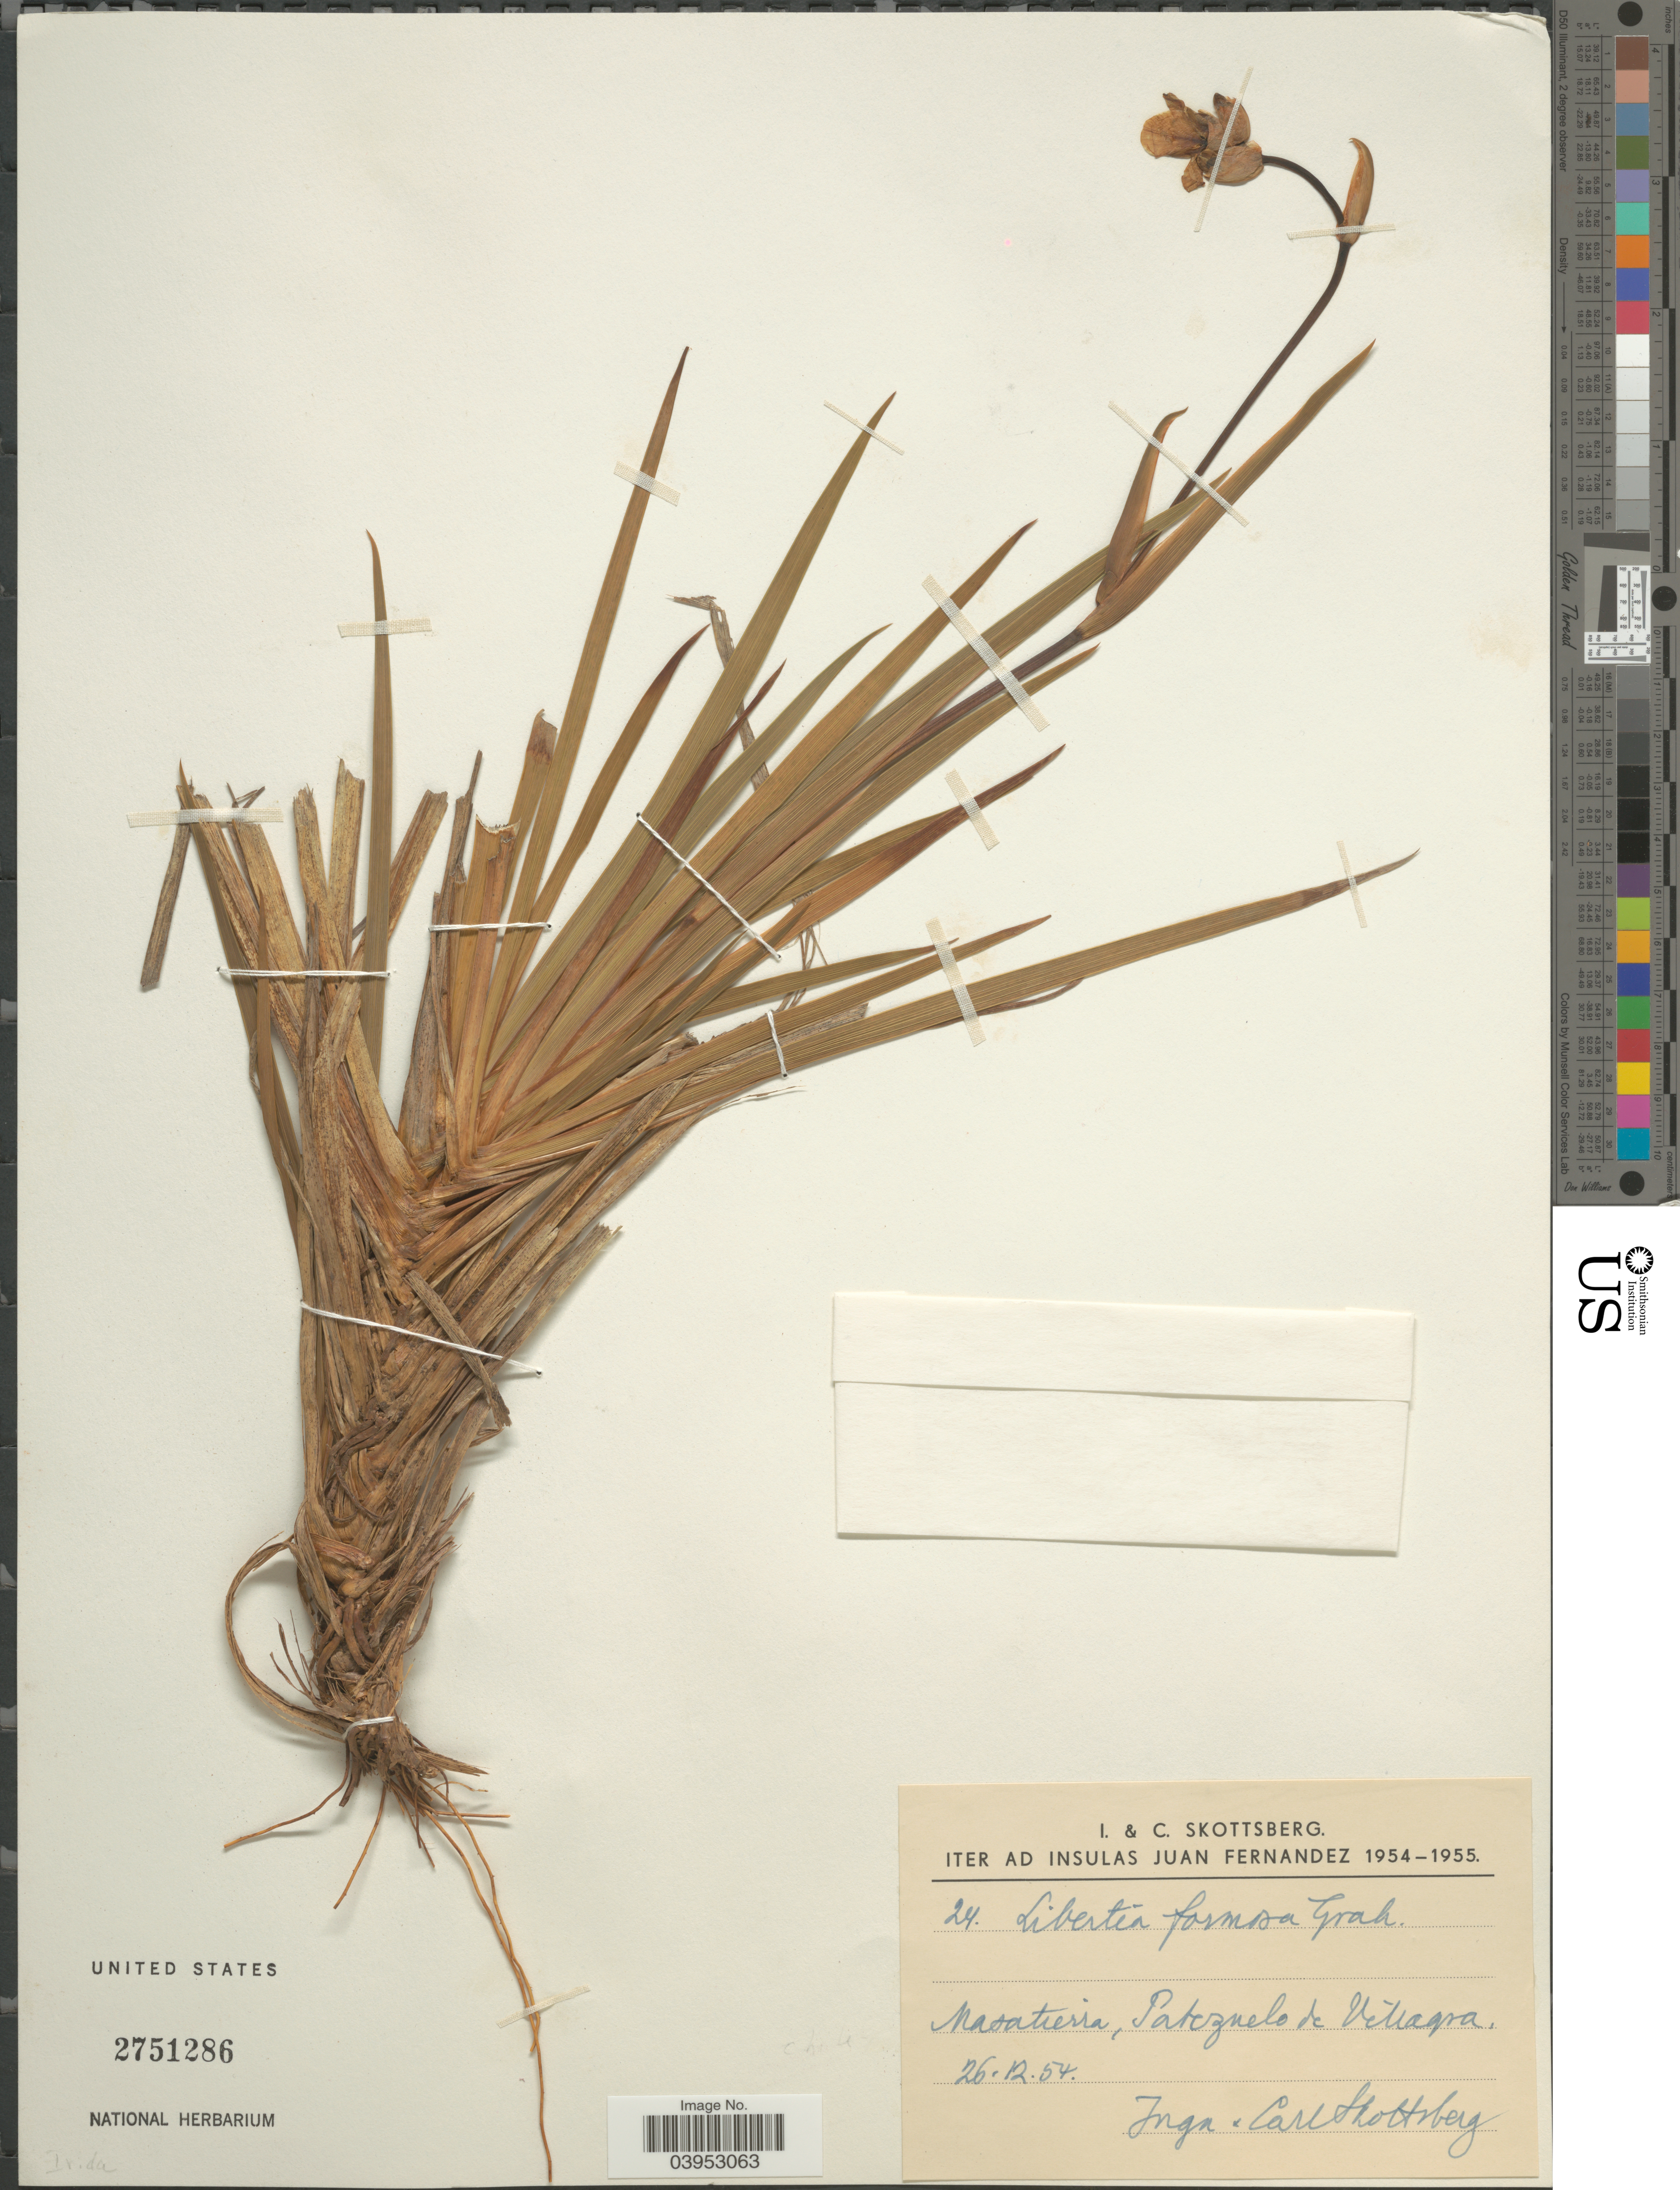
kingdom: Plantae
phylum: Tracheophyta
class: Liliopsida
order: Asparagales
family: Iridaceae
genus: Libertia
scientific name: Libertia chilensis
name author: (Molina) Gunckel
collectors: I. Skottsberg & C. Skottsberg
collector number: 24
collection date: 1954-12-26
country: Chile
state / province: Valparaíso (V)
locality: Iter ad Insulas Juan Fernandez. Masatierra, Portezuelo de Villagra.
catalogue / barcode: US 2751286